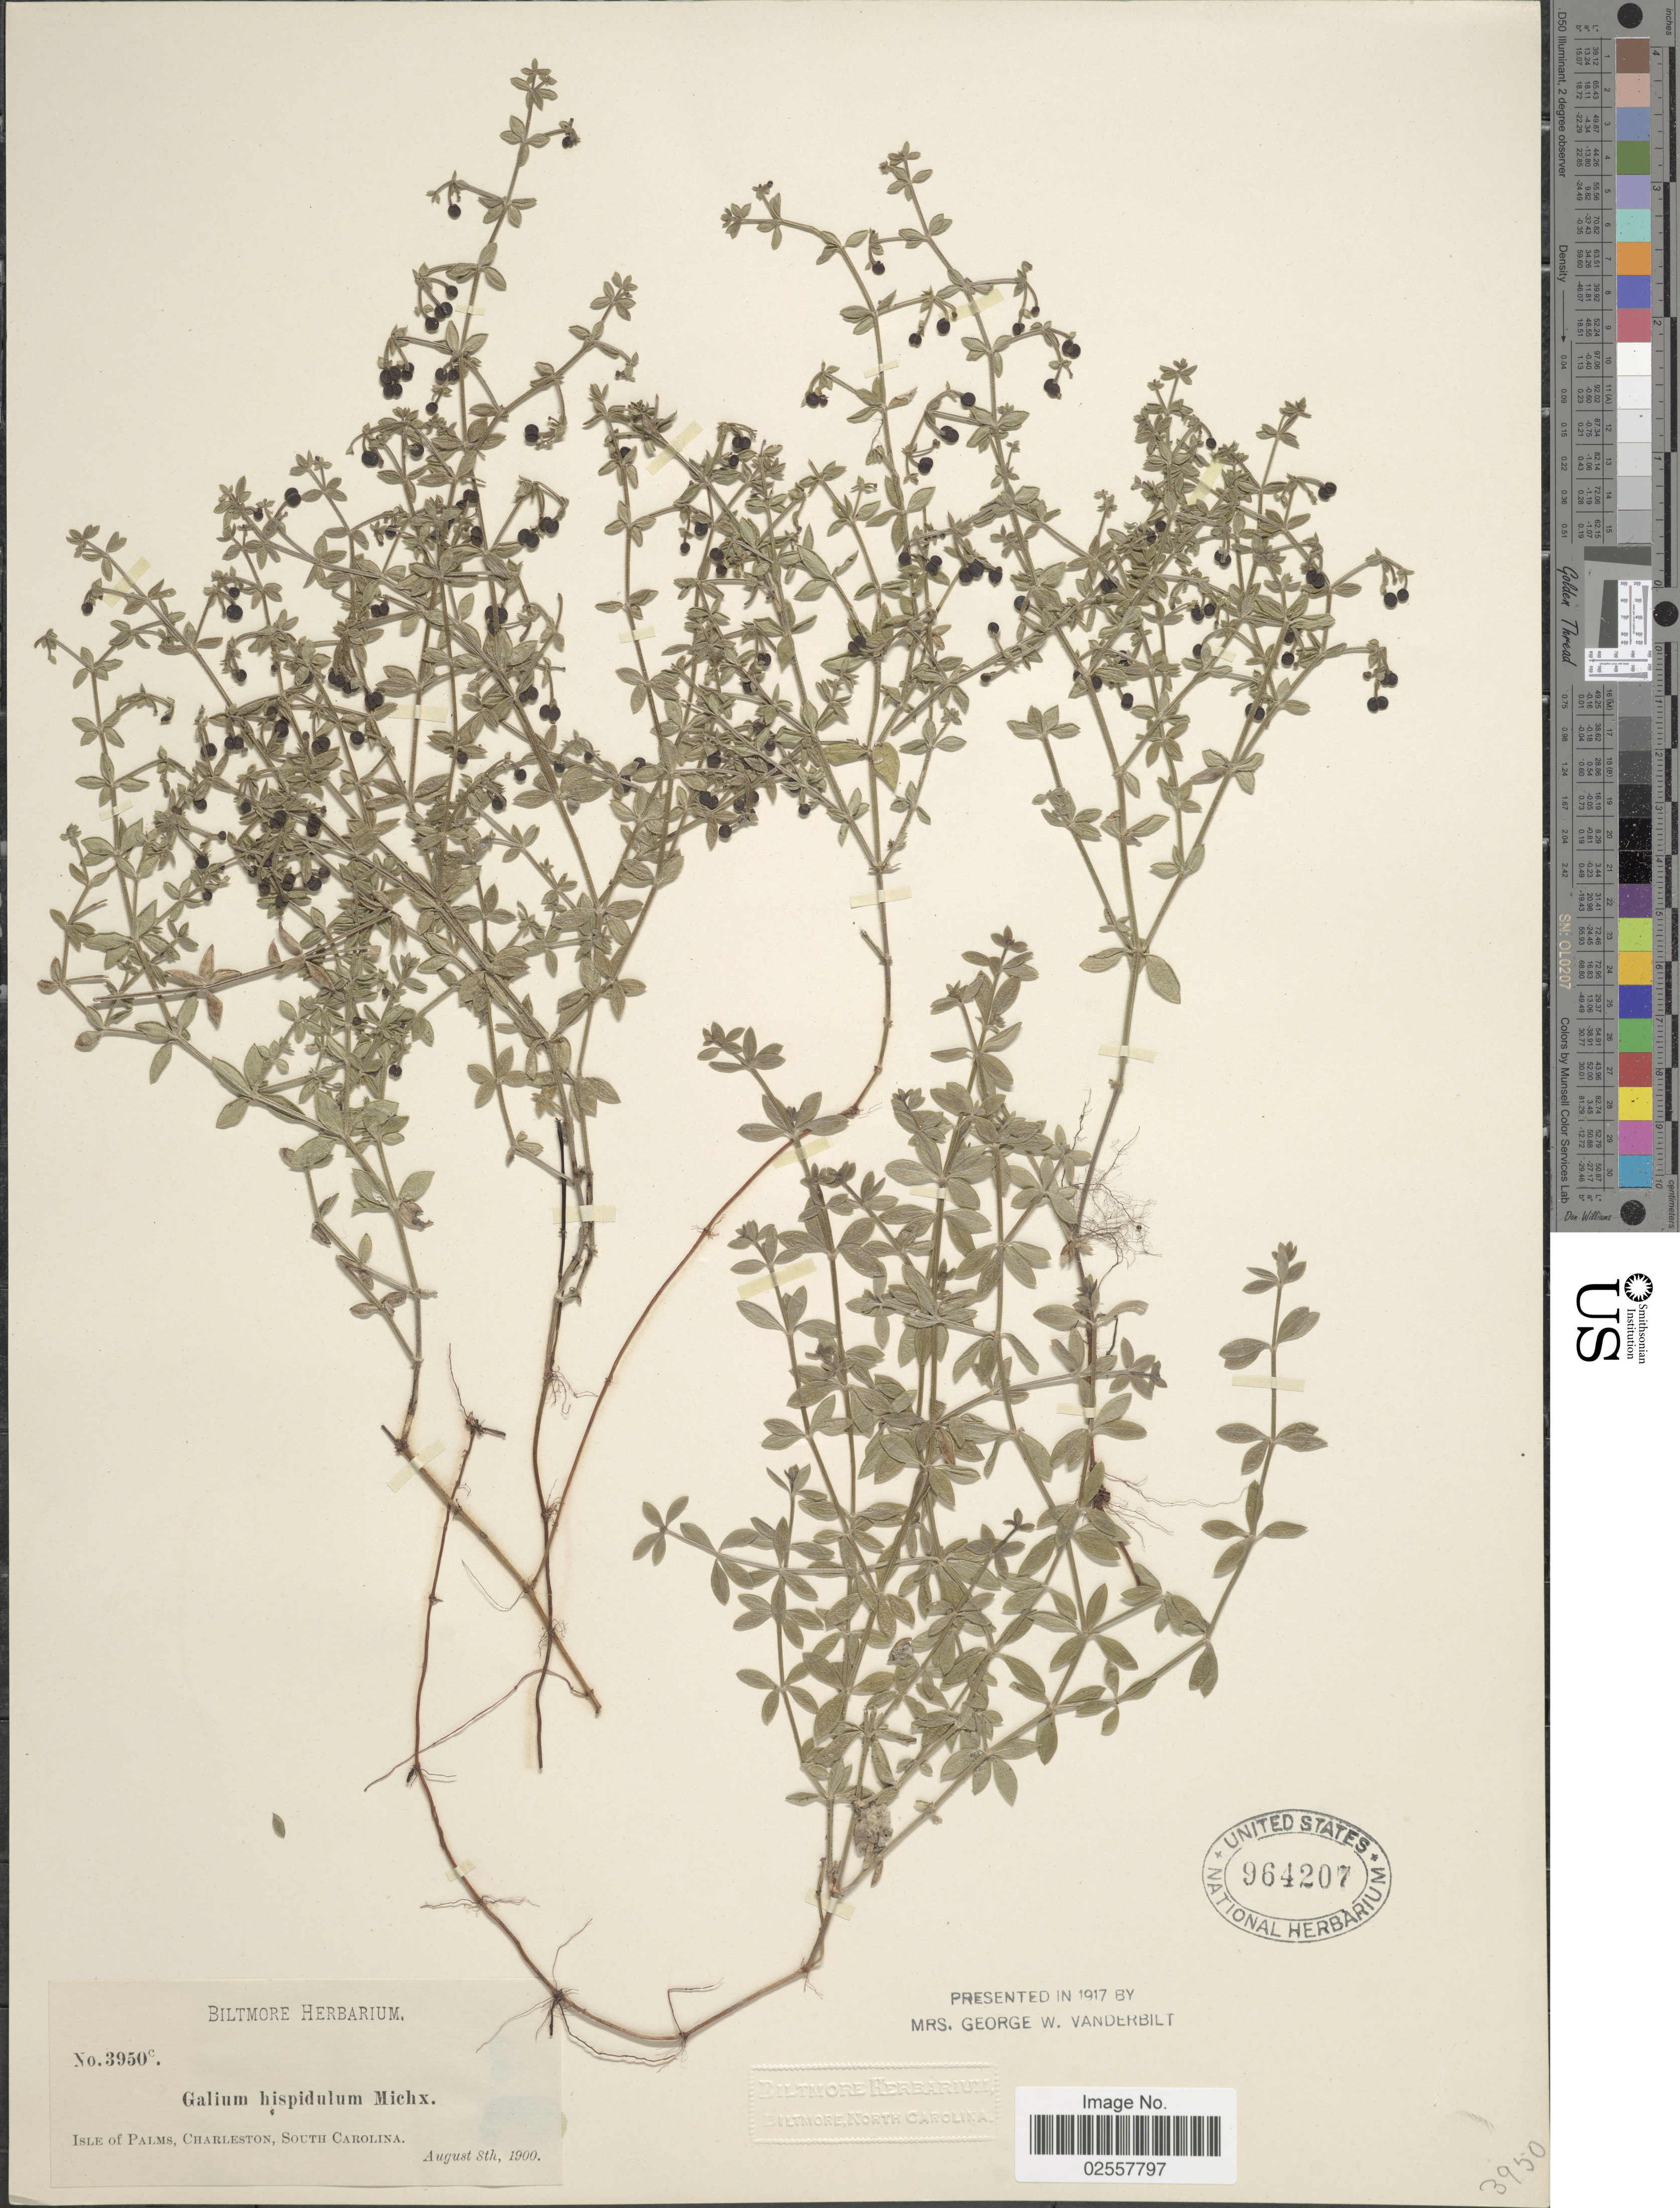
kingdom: Plantae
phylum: Tracheophyta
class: Magnoliopsida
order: Gentianales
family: Rubiaceae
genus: Galium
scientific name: Galium hispidulum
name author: Michx.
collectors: ex herb. Biltmore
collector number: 3950c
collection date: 1900-08-08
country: United States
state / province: South Carolina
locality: Isle of Palms, Charleston.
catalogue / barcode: US 964207